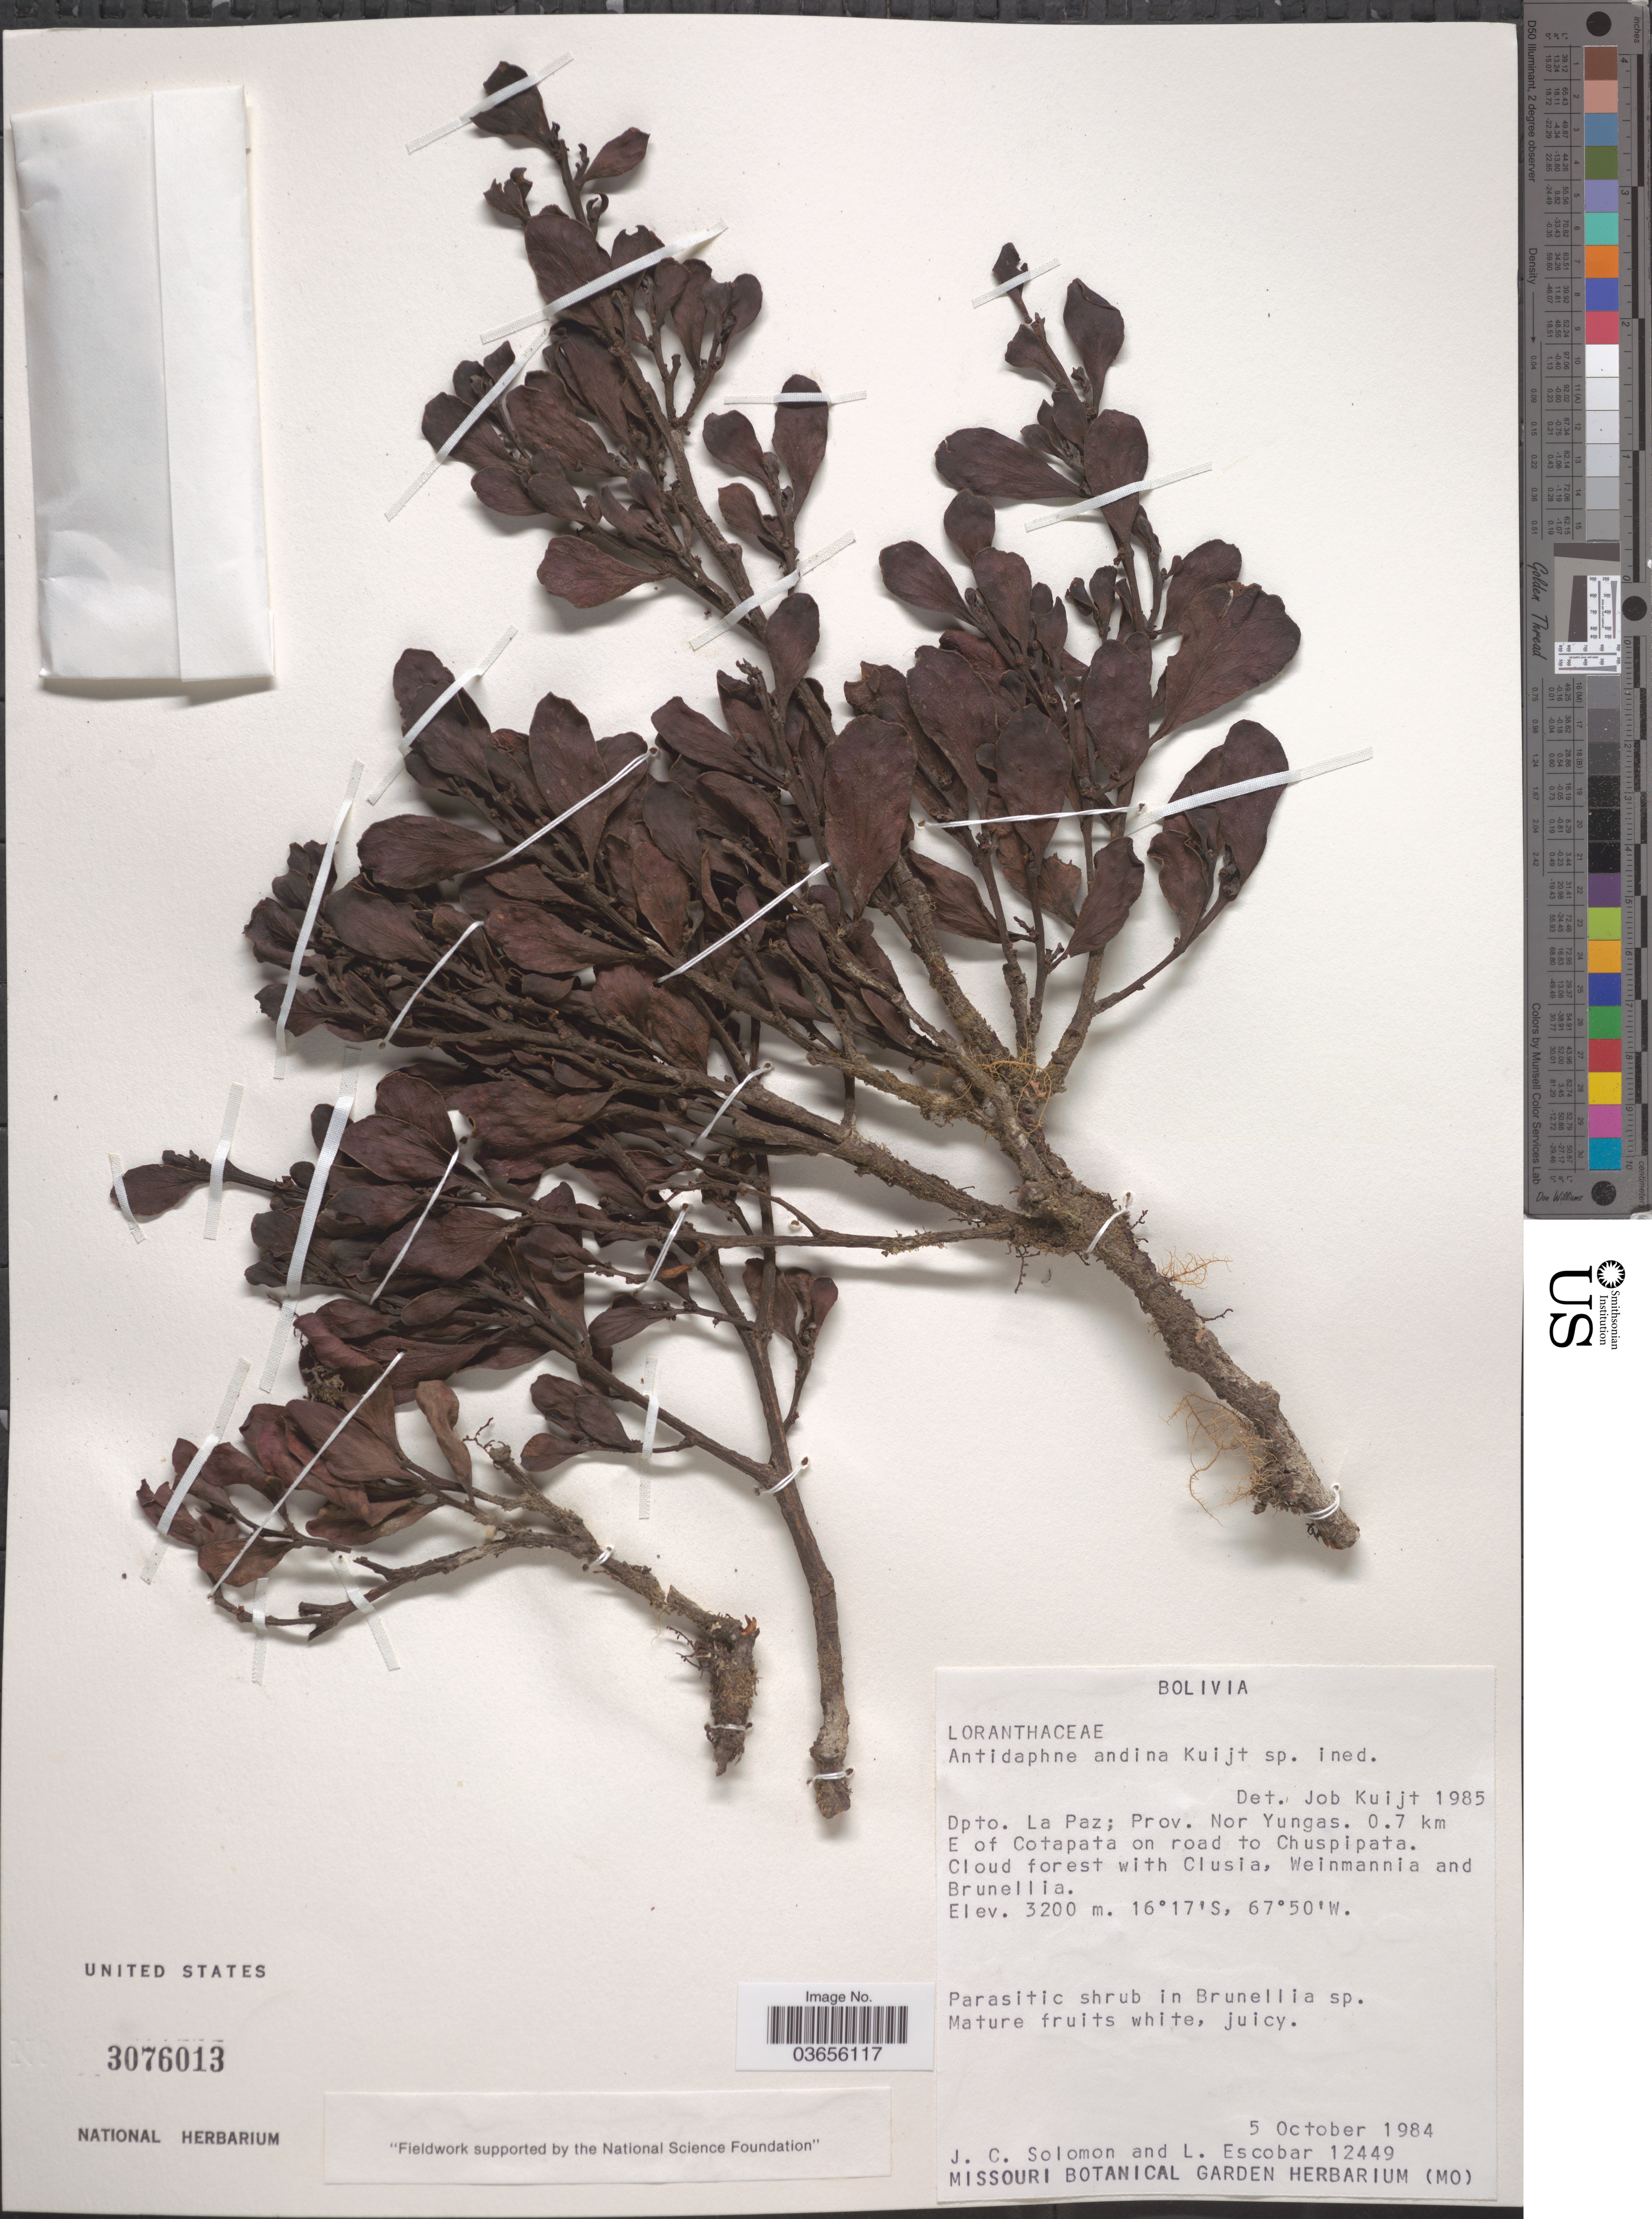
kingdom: Plantae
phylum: Tracheophyta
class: Magnoliopsida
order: Santalales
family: Santalaceae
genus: Antidaphne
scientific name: Antidaphne andina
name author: Kuijt in Harling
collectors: J. C. Solomon & L. Escobar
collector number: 12449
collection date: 1984-10-05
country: Bolivia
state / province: La Paz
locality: Dpto. La Paz; Prov. Nor Yungas. 0.7 km E of Cotapata on road to Chuspipata.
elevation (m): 3200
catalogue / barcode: US 3076013